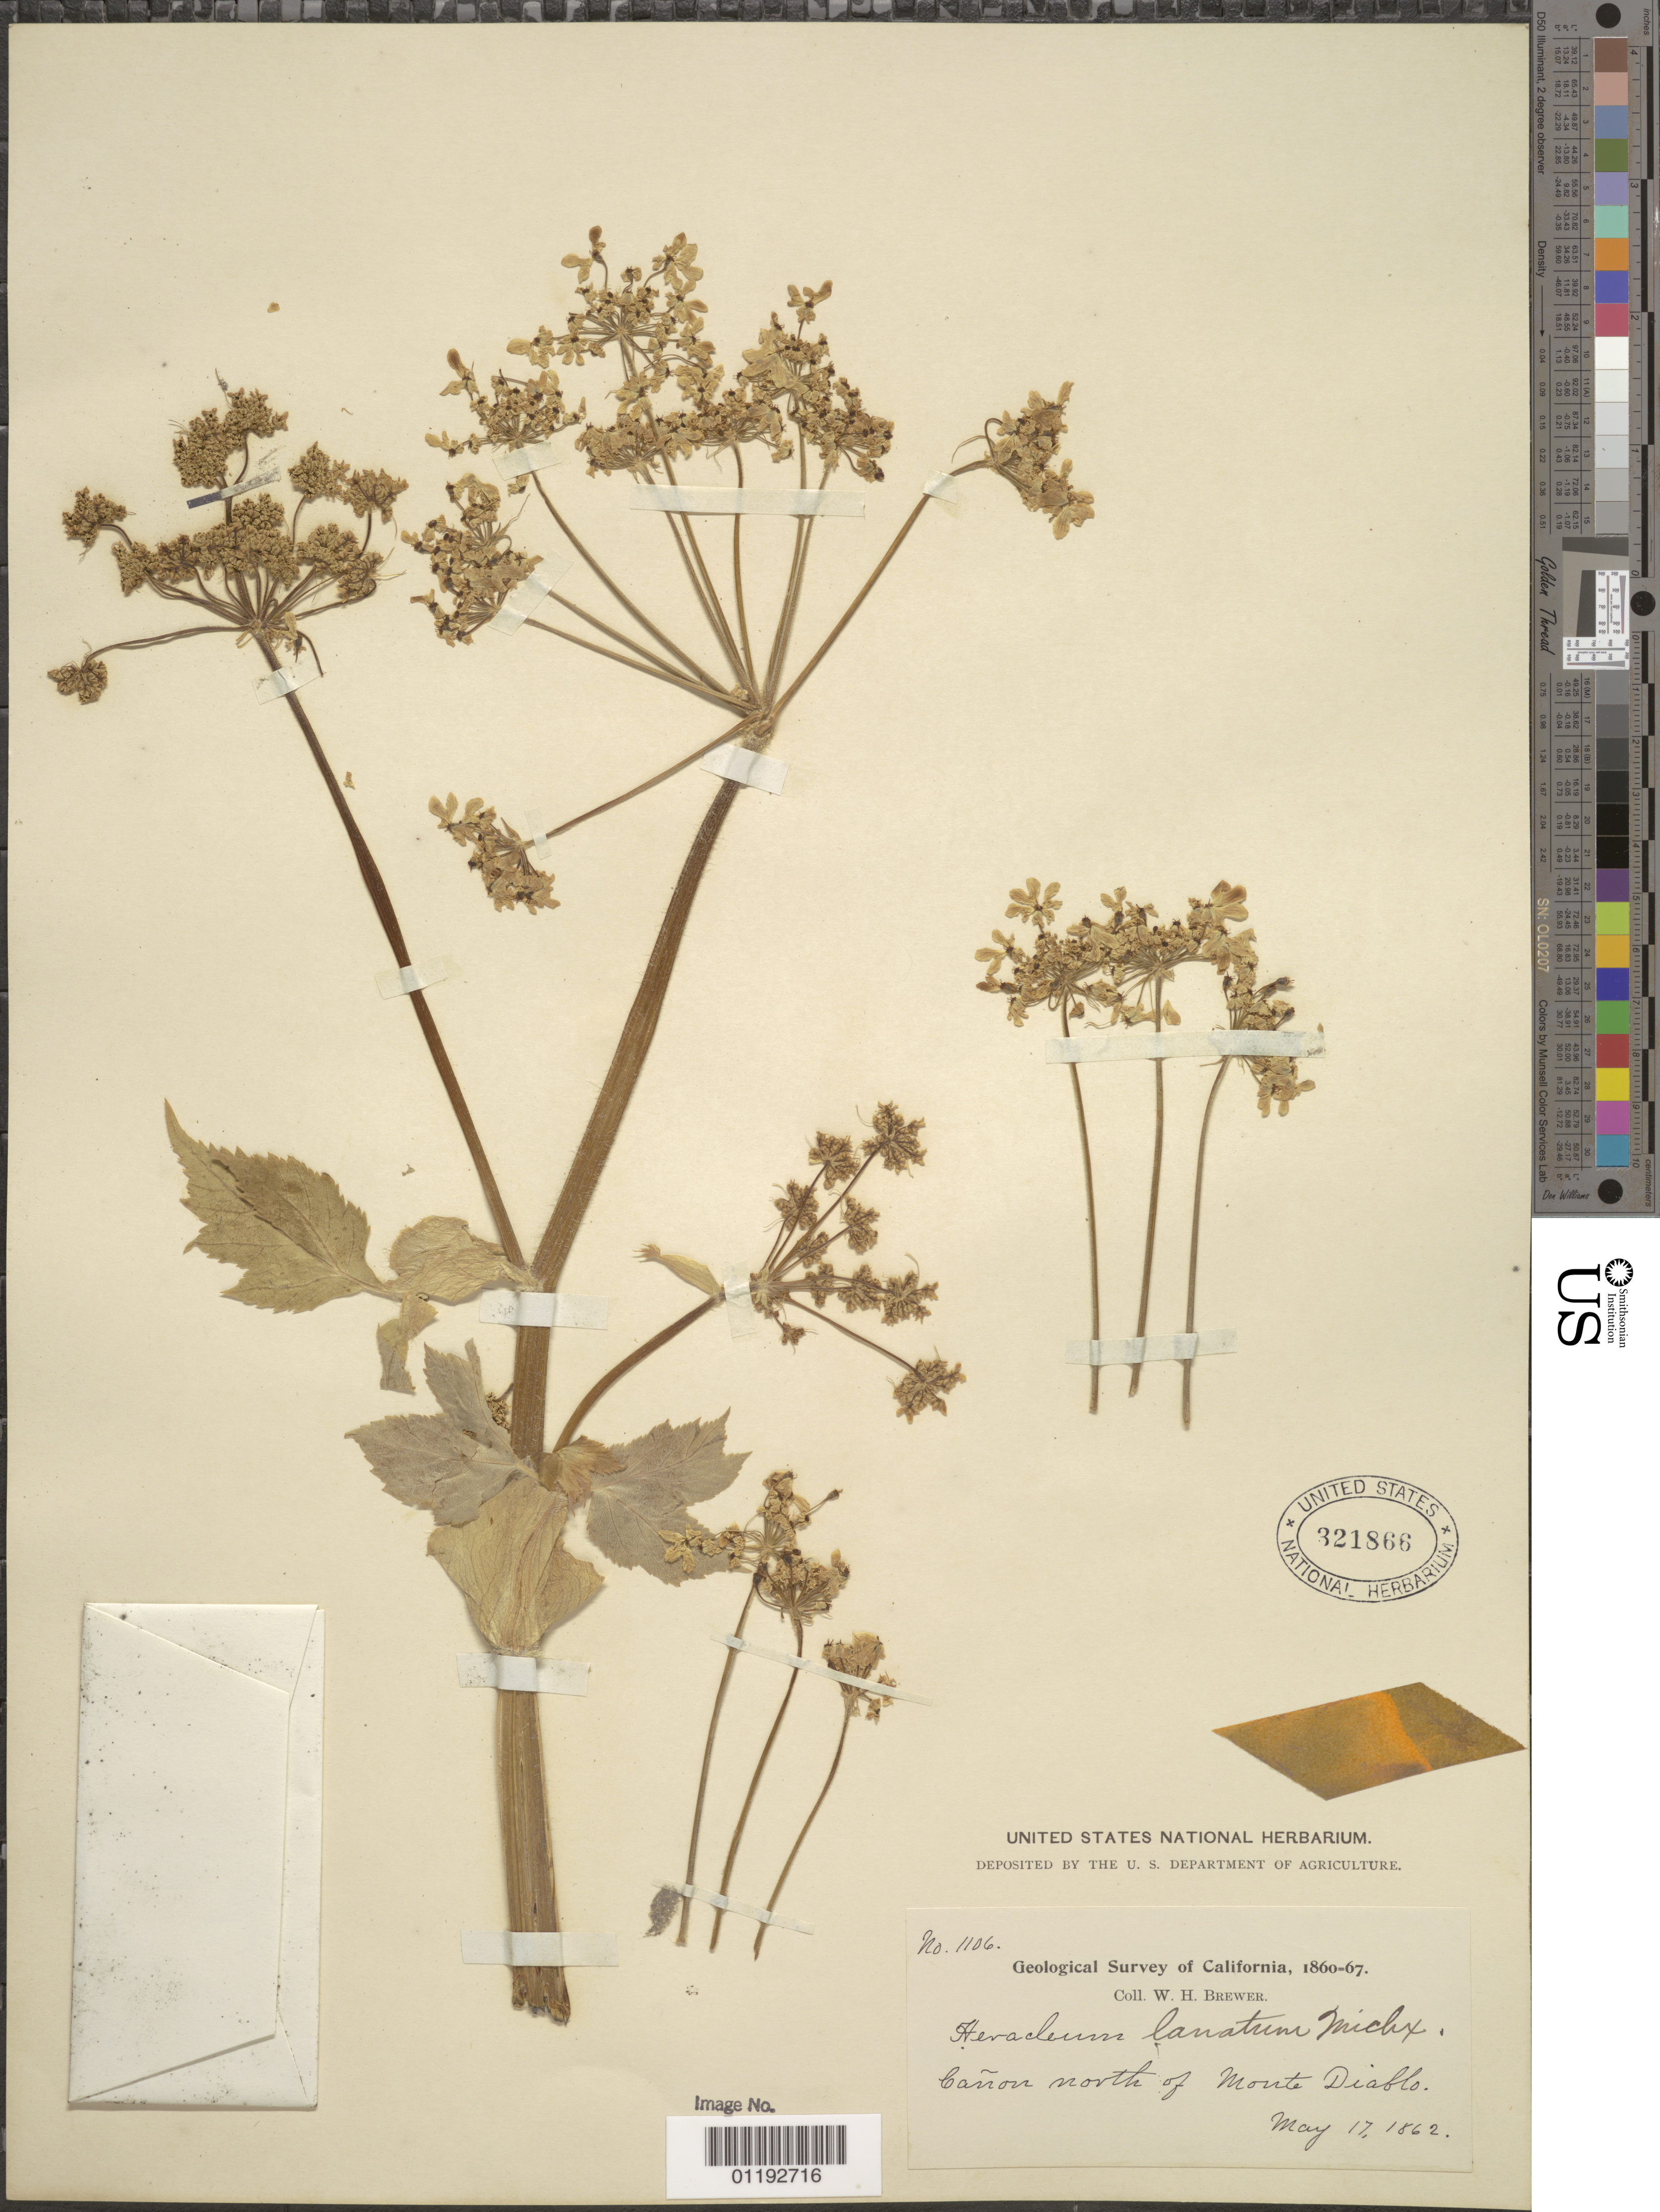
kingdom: Plantae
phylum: Tracheophyta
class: Magnoliopsida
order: Apiales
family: Apiaceae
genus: Heracleum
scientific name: Heracleum lanatum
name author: Michx.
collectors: W. H. Brewer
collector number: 1106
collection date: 1862-05-17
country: United States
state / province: California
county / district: Contra Costa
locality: Canyon north of Monte Diablo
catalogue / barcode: US 321866